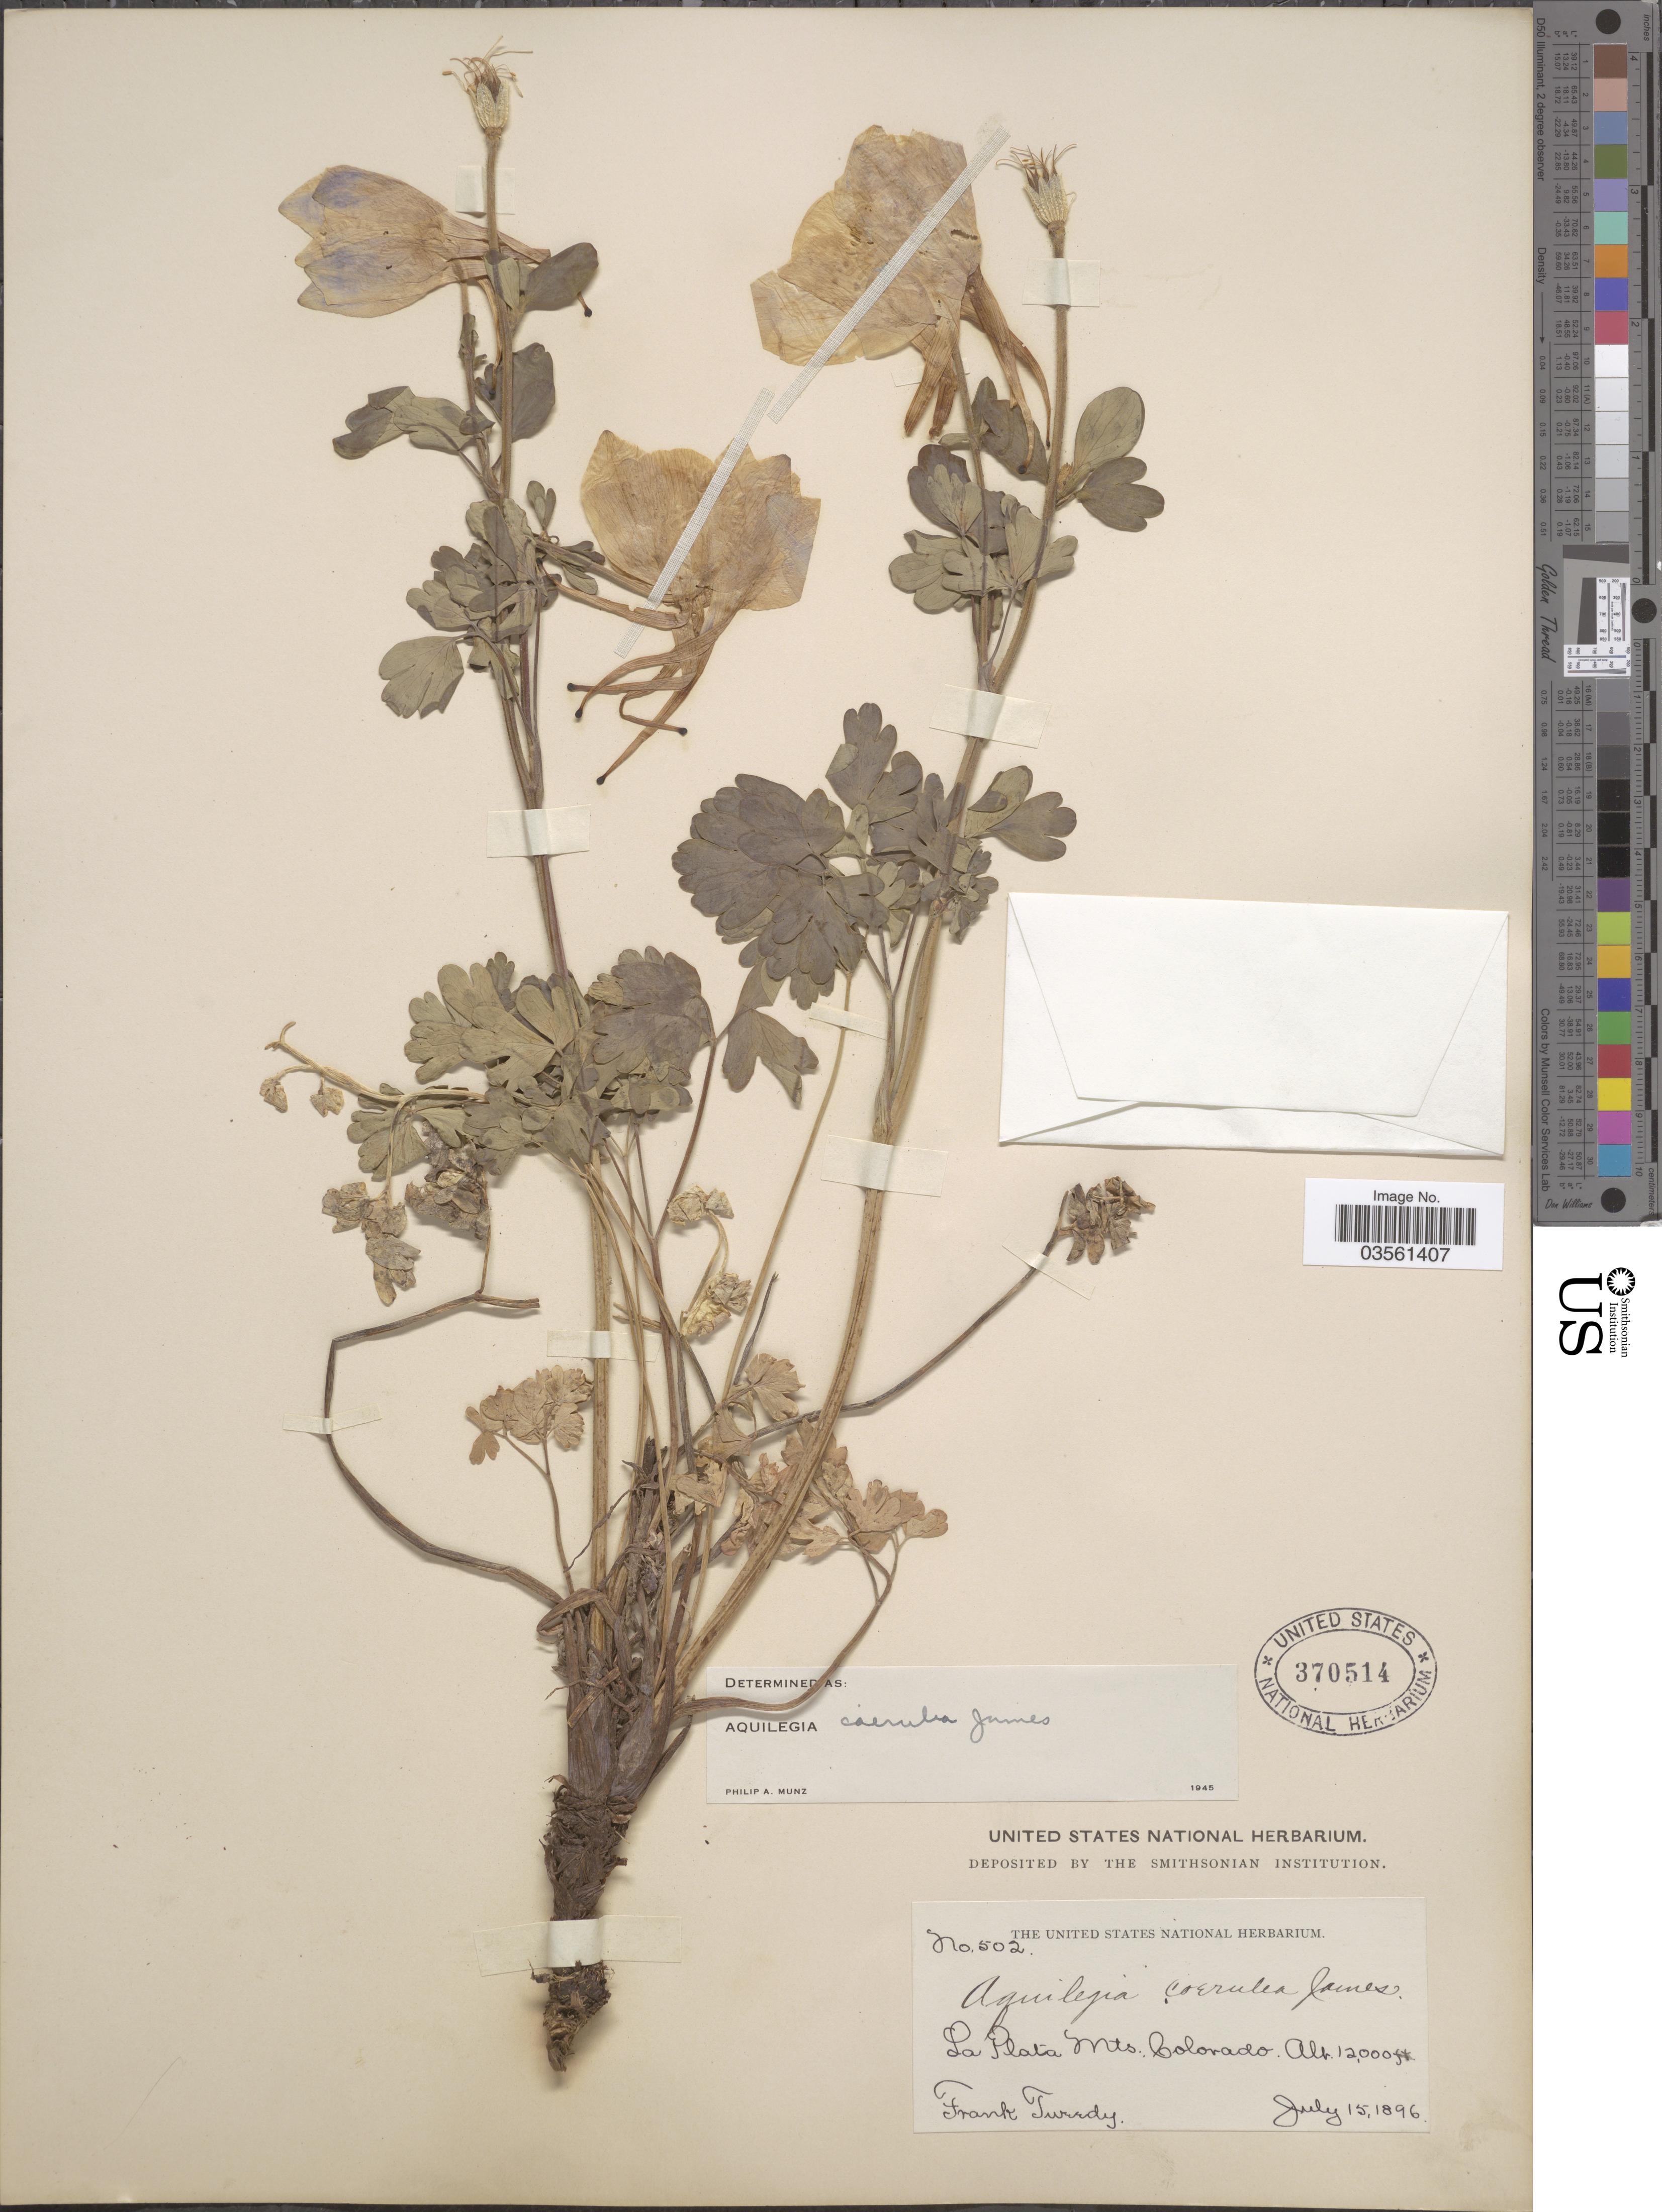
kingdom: Plantae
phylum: Tracheophyta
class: Magnoliopsida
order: Ranunculales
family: Ranunculaceae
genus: Aquilegia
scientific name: Aquilegia coerulea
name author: E. James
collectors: F. Tweedy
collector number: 502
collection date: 1896-07-15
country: United States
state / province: Colorado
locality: La Plata Mts.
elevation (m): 3658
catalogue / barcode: US 370514